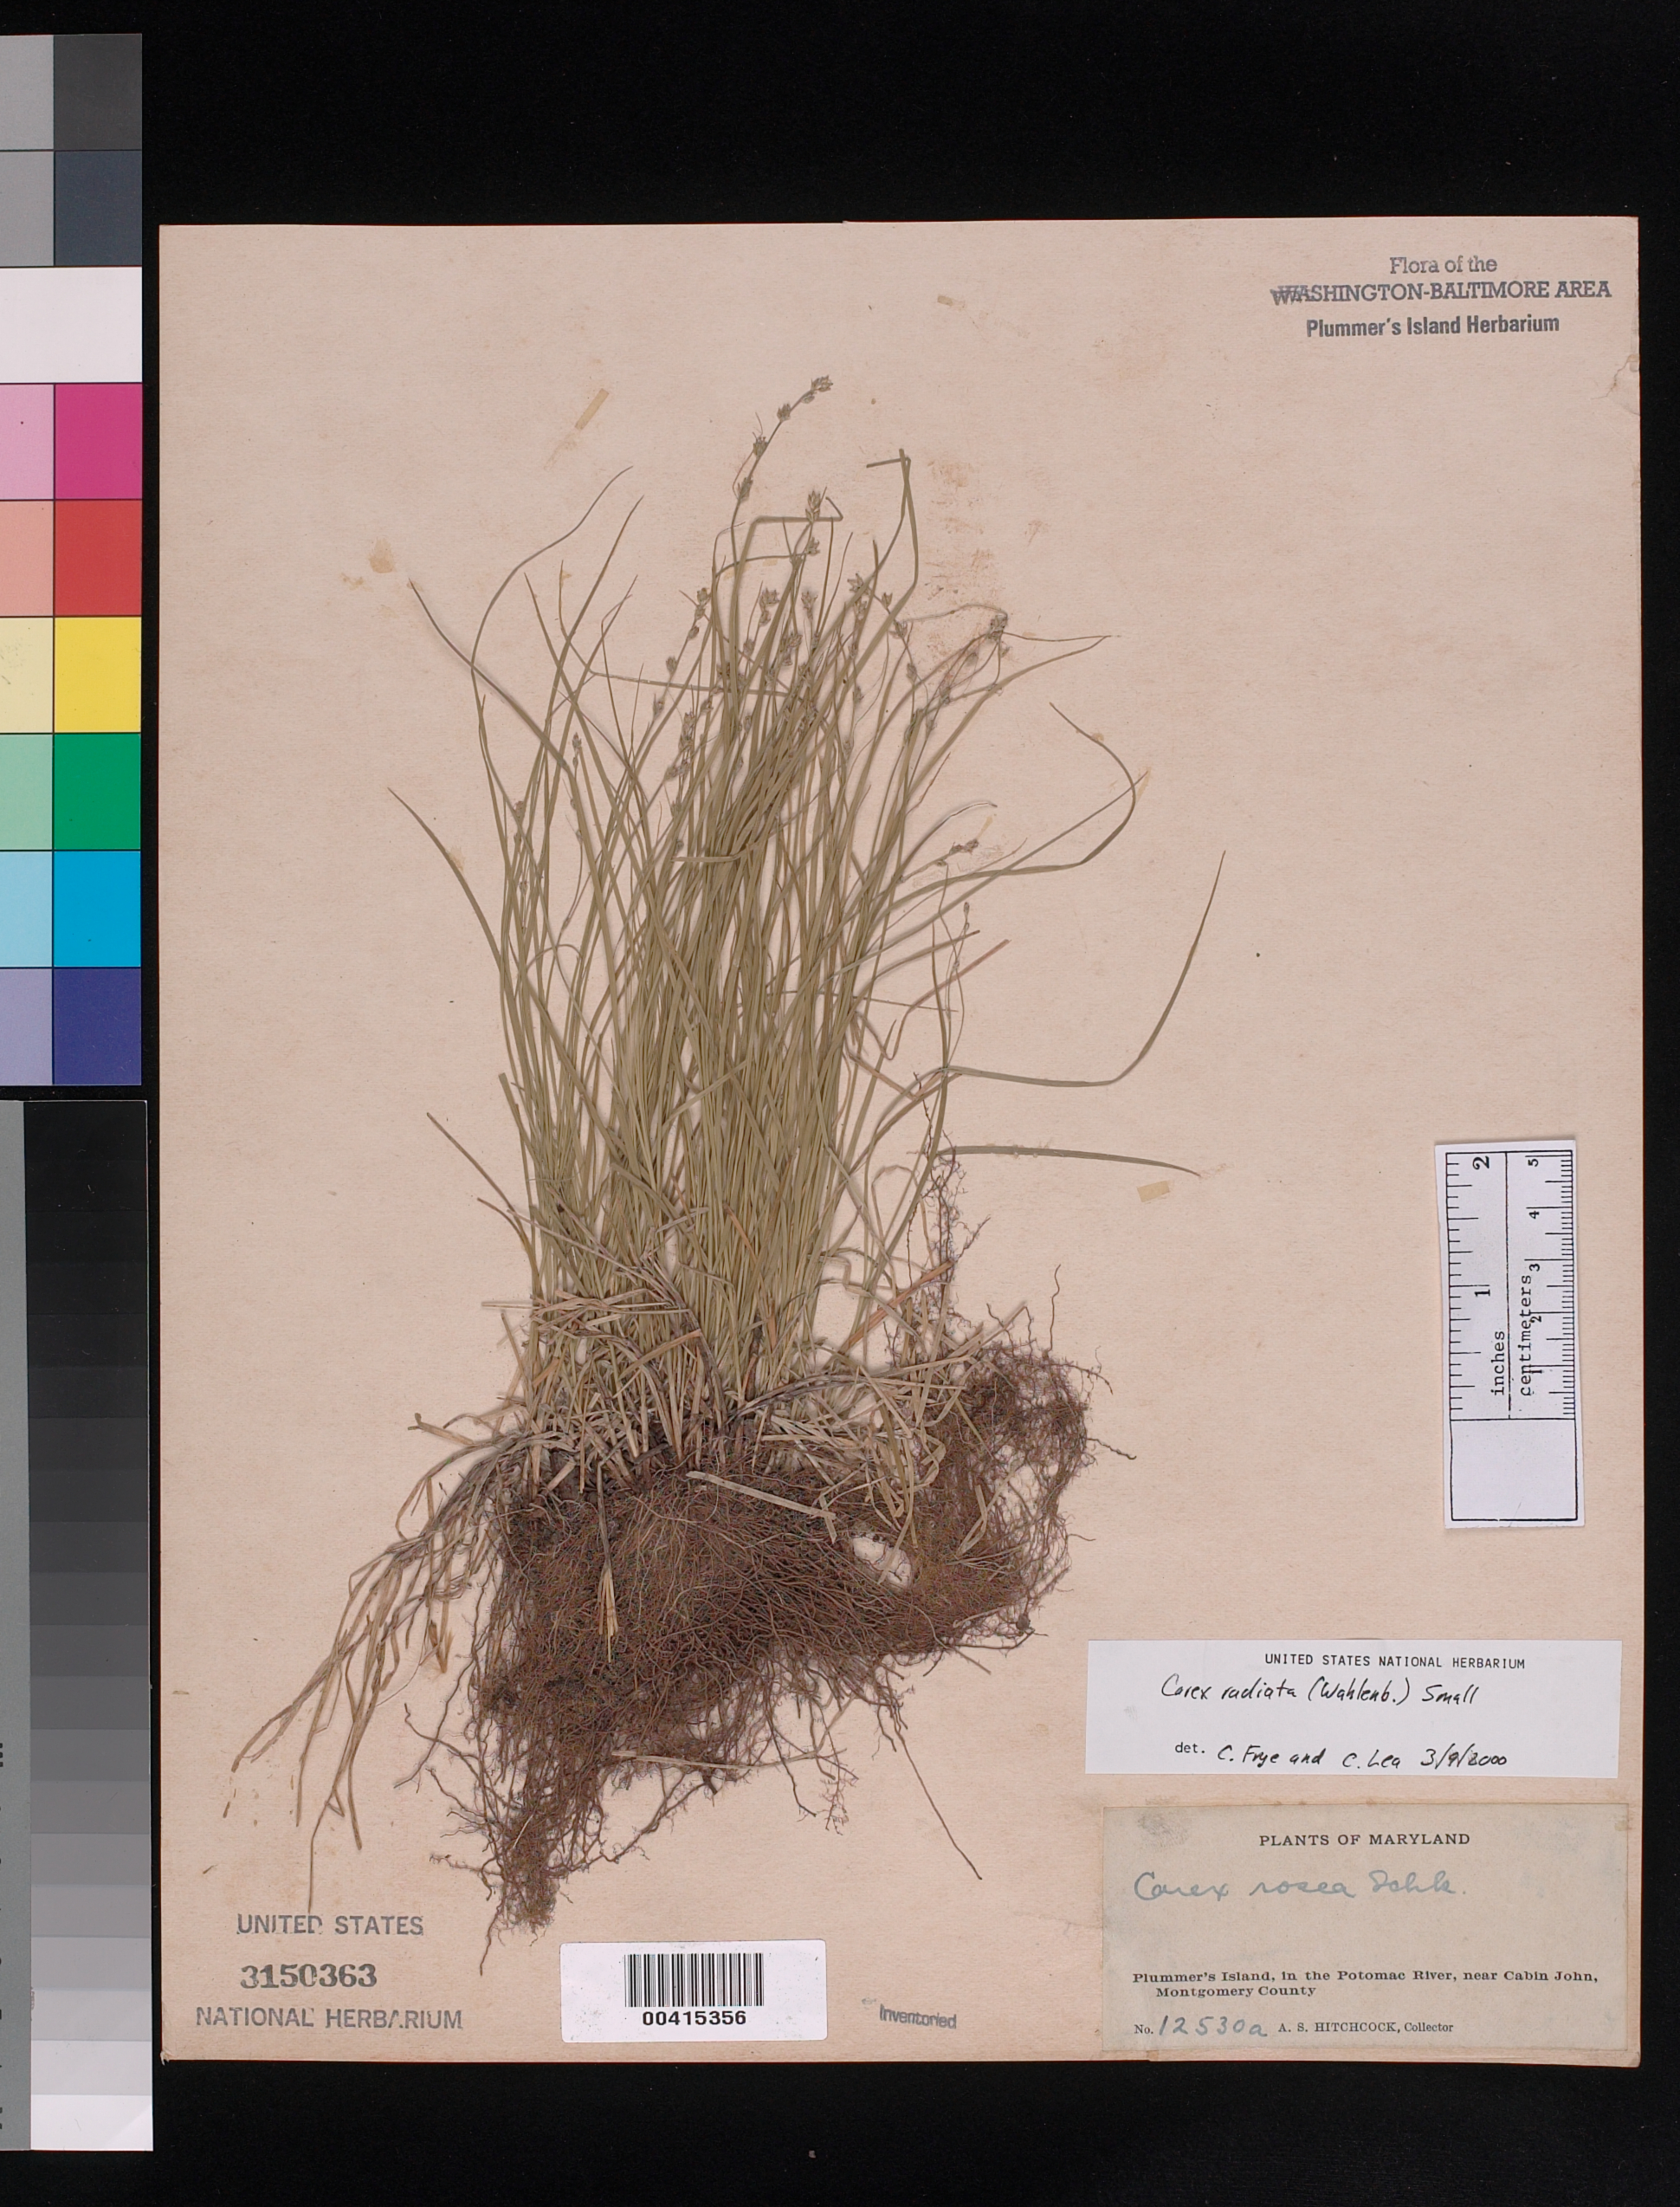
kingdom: Plantae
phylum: Tracheophyta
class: Liliopsida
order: Poales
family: Cyperaceae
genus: Carex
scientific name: Carex radiata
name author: (Wahlenb.) Small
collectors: A. S. Hitchcock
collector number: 12530A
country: United States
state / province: Maryland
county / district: Montgomery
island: Plummers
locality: Plummer's Island Plummers Island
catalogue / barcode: US 3150363